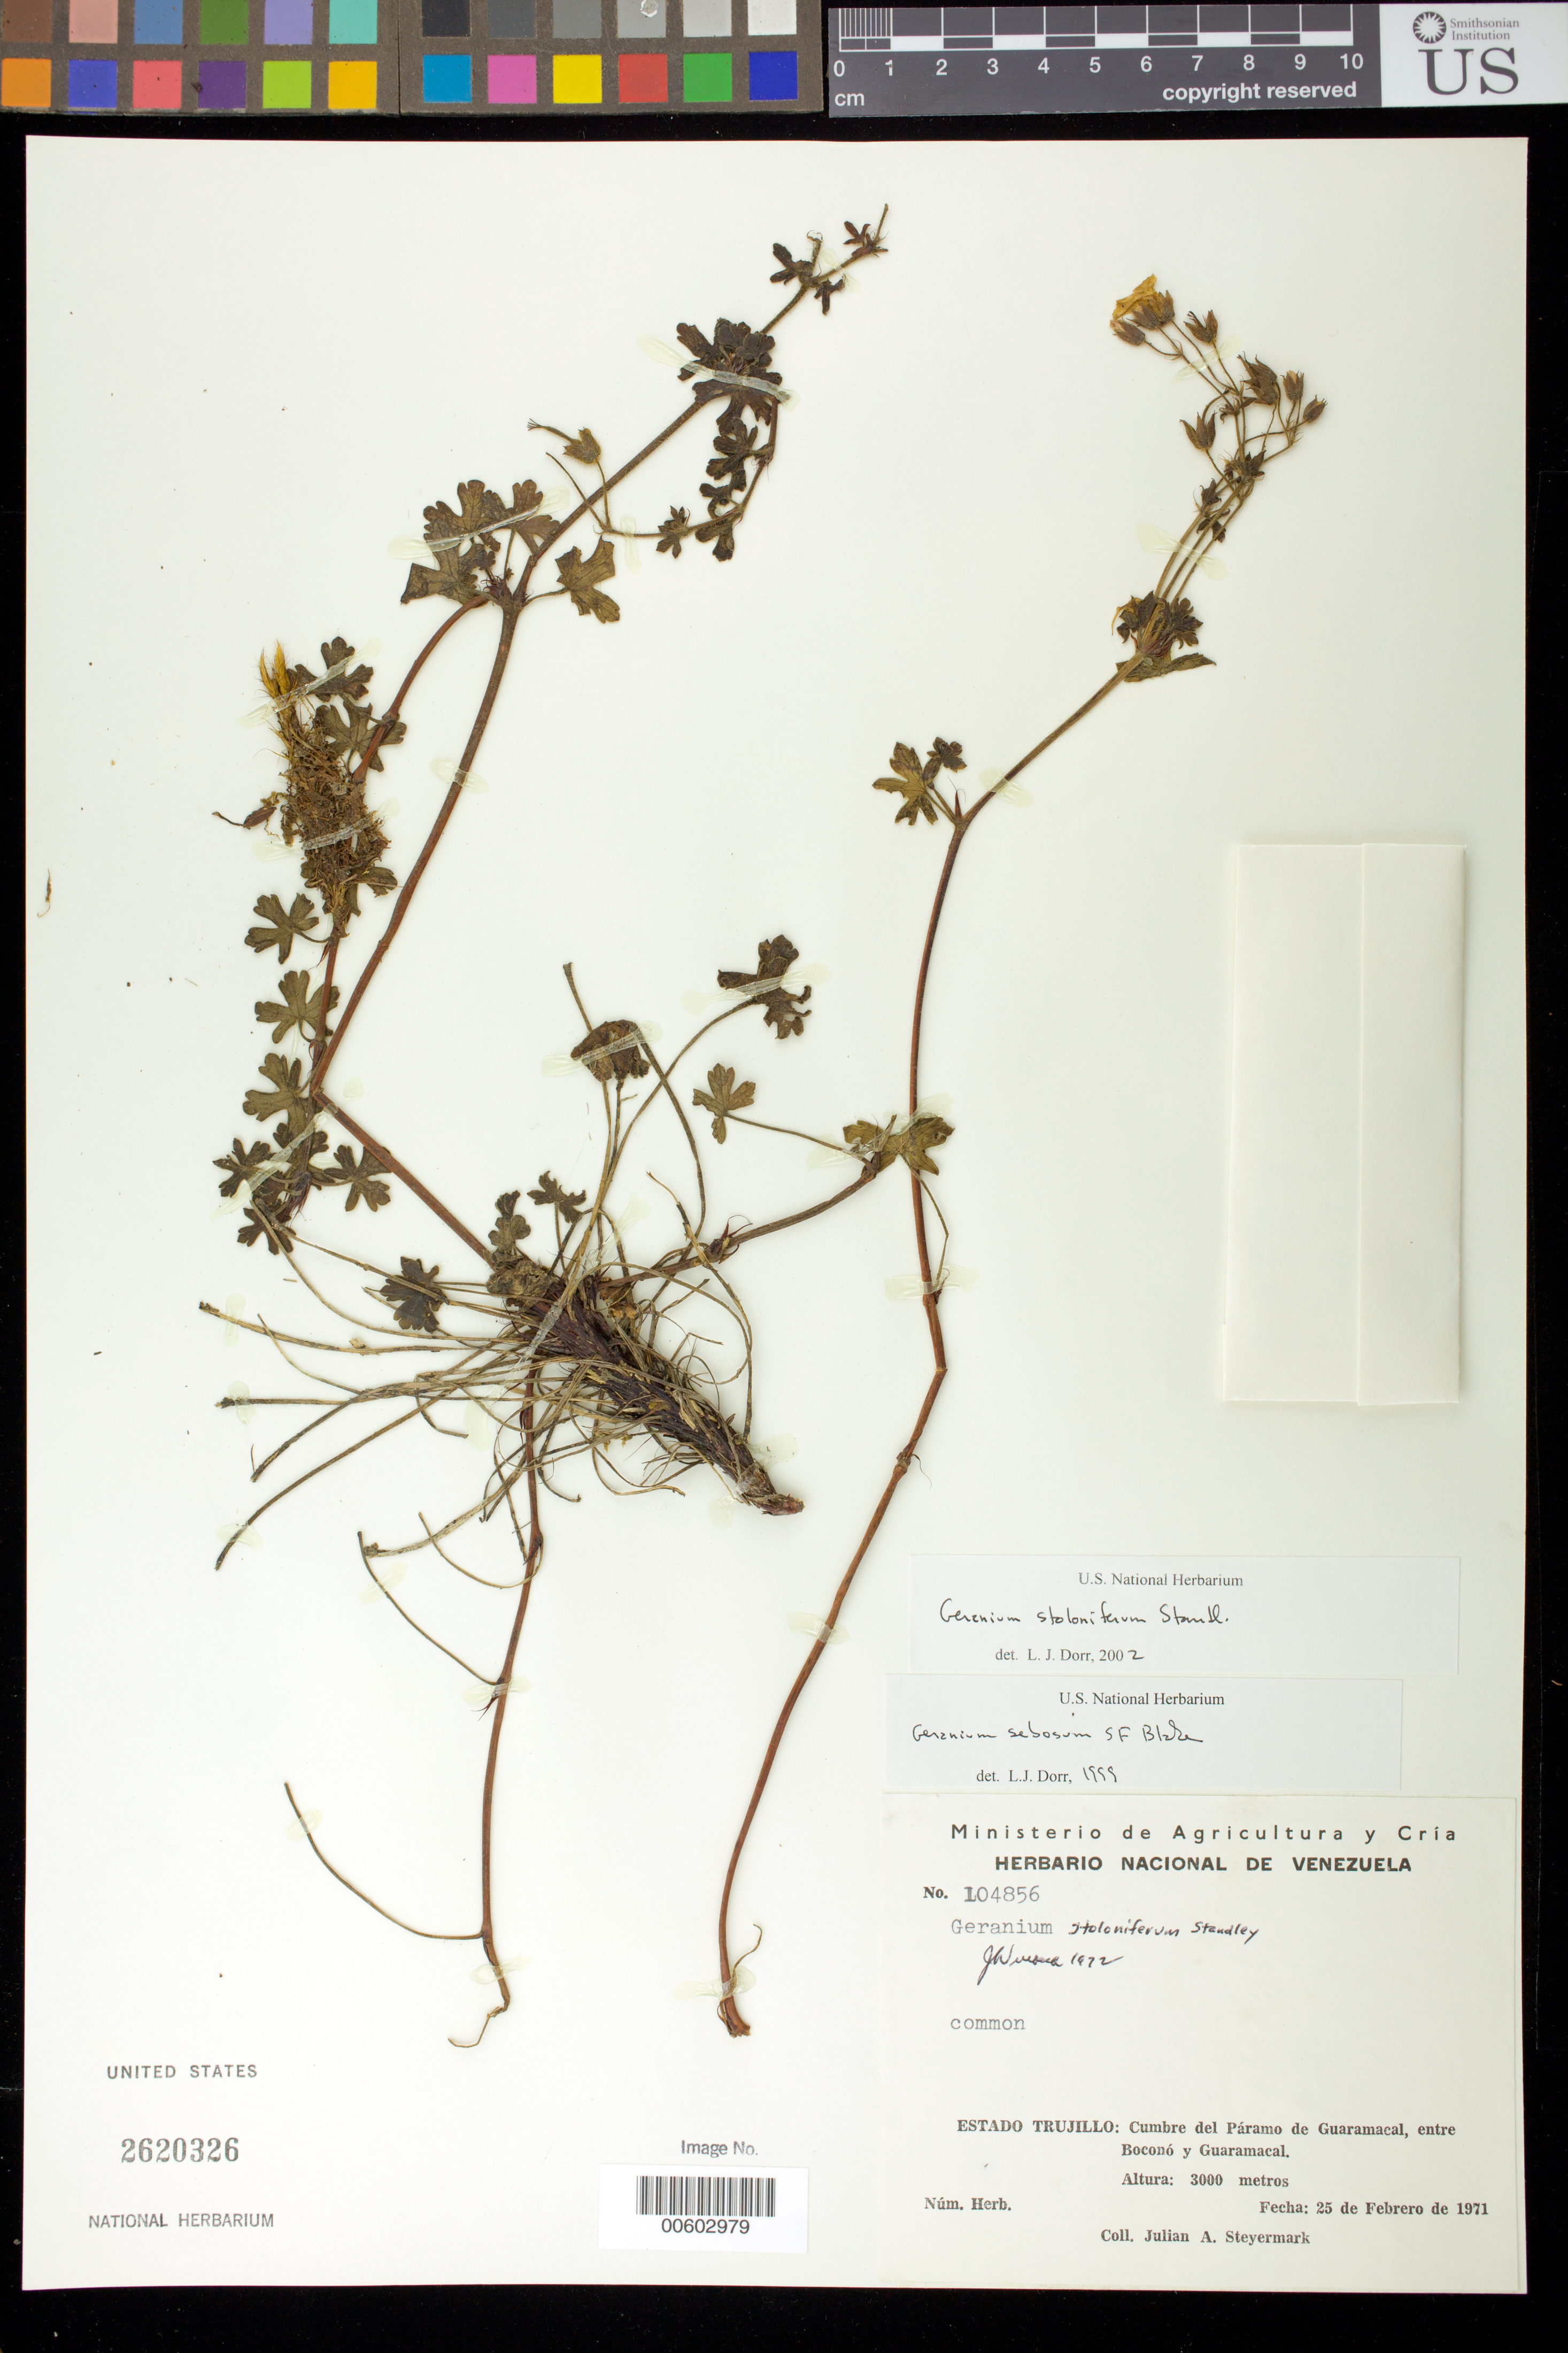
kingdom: Plantae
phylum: Tracheophyta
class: Magnoliopsida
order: Geraniales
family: Geraniaceae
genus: Geranium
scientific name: Geranium stoloniferum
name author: Standl.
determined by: Dorr, L. J.; Aedo, C.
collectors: J. Steyermark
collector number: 104856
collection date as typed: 25 Feb 1971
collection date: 1971-02-25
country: Venezuela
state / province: Trujillo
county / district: Boconó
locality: Cumbre del Páramo de Guaramacal, entre Boconó y Guaramacal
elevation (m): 3000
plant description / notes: US, VEN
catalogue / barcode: US 2620326